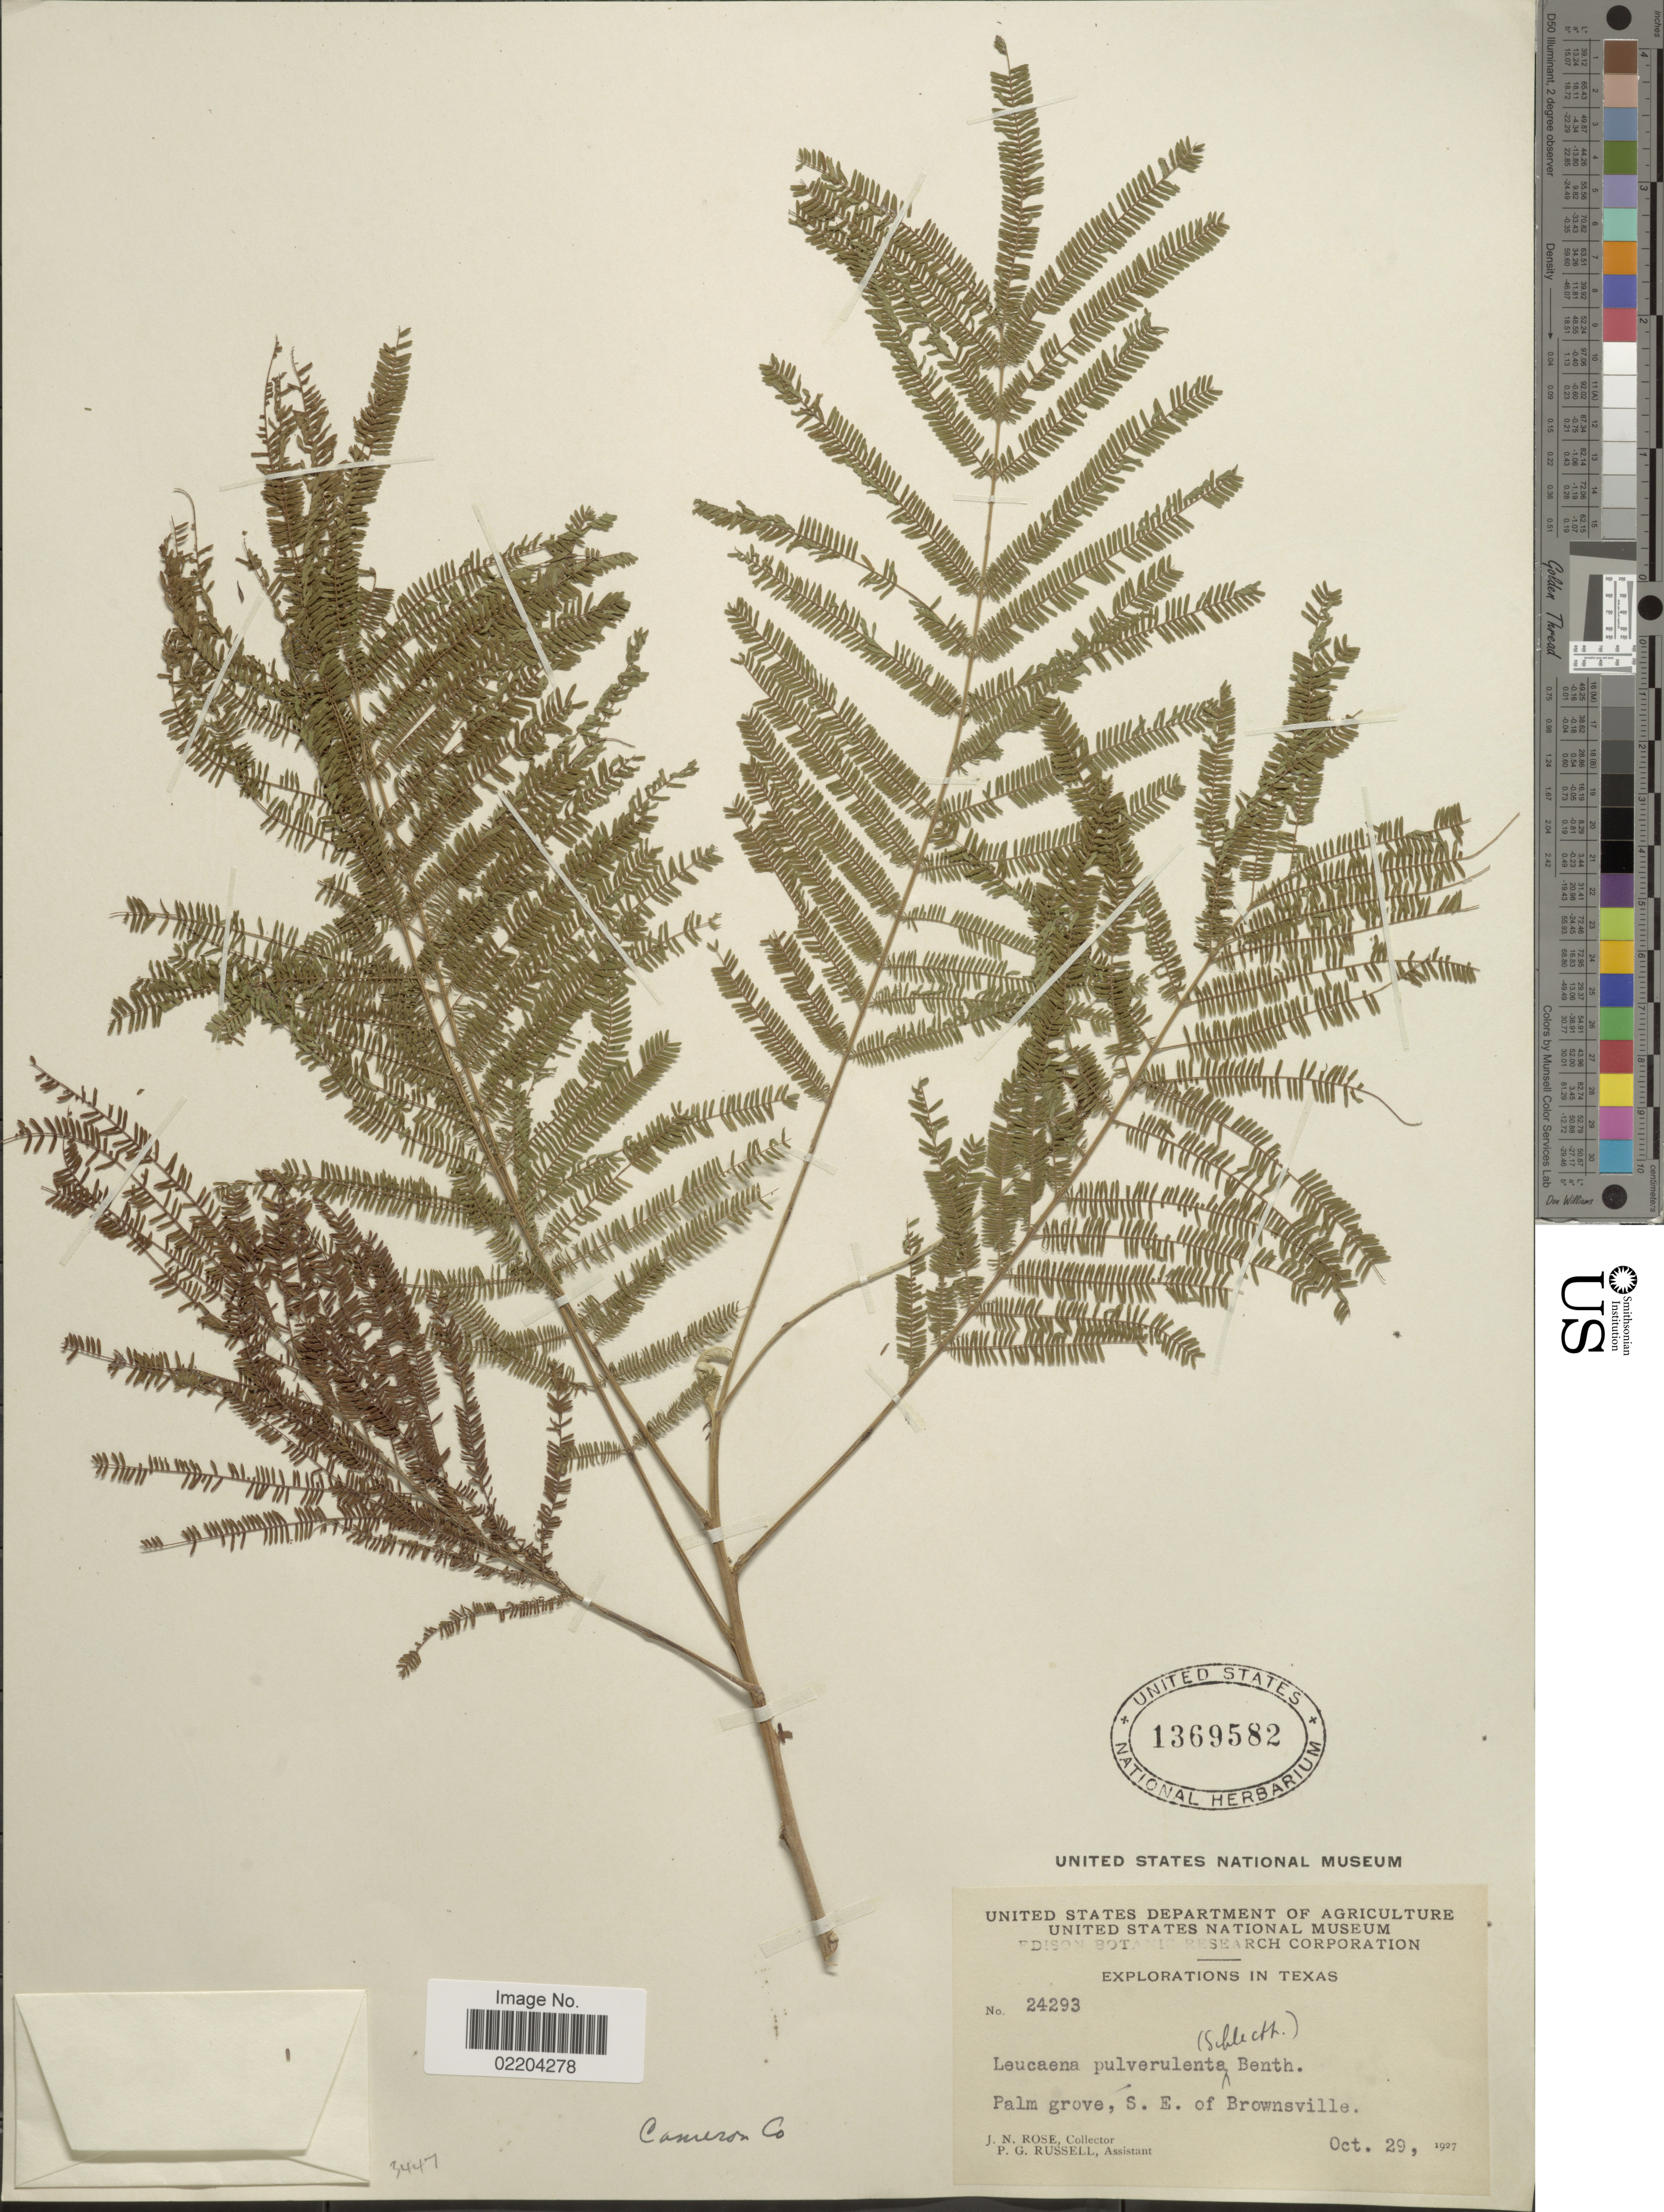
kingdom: Plantae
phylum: Tracheophyta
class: Magnoliopsida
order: Fabales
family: Fabaceae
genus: Leucaena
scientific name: Leucaena pulverulenta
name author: (Schltdl.) Benth.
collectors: J. N. Rose & P. G. Russell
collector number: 24293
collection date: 1927-10-29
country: United States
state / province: Texas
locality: Texas, Palm grove, S.E. of Brownsville.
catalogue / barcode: US 1369582